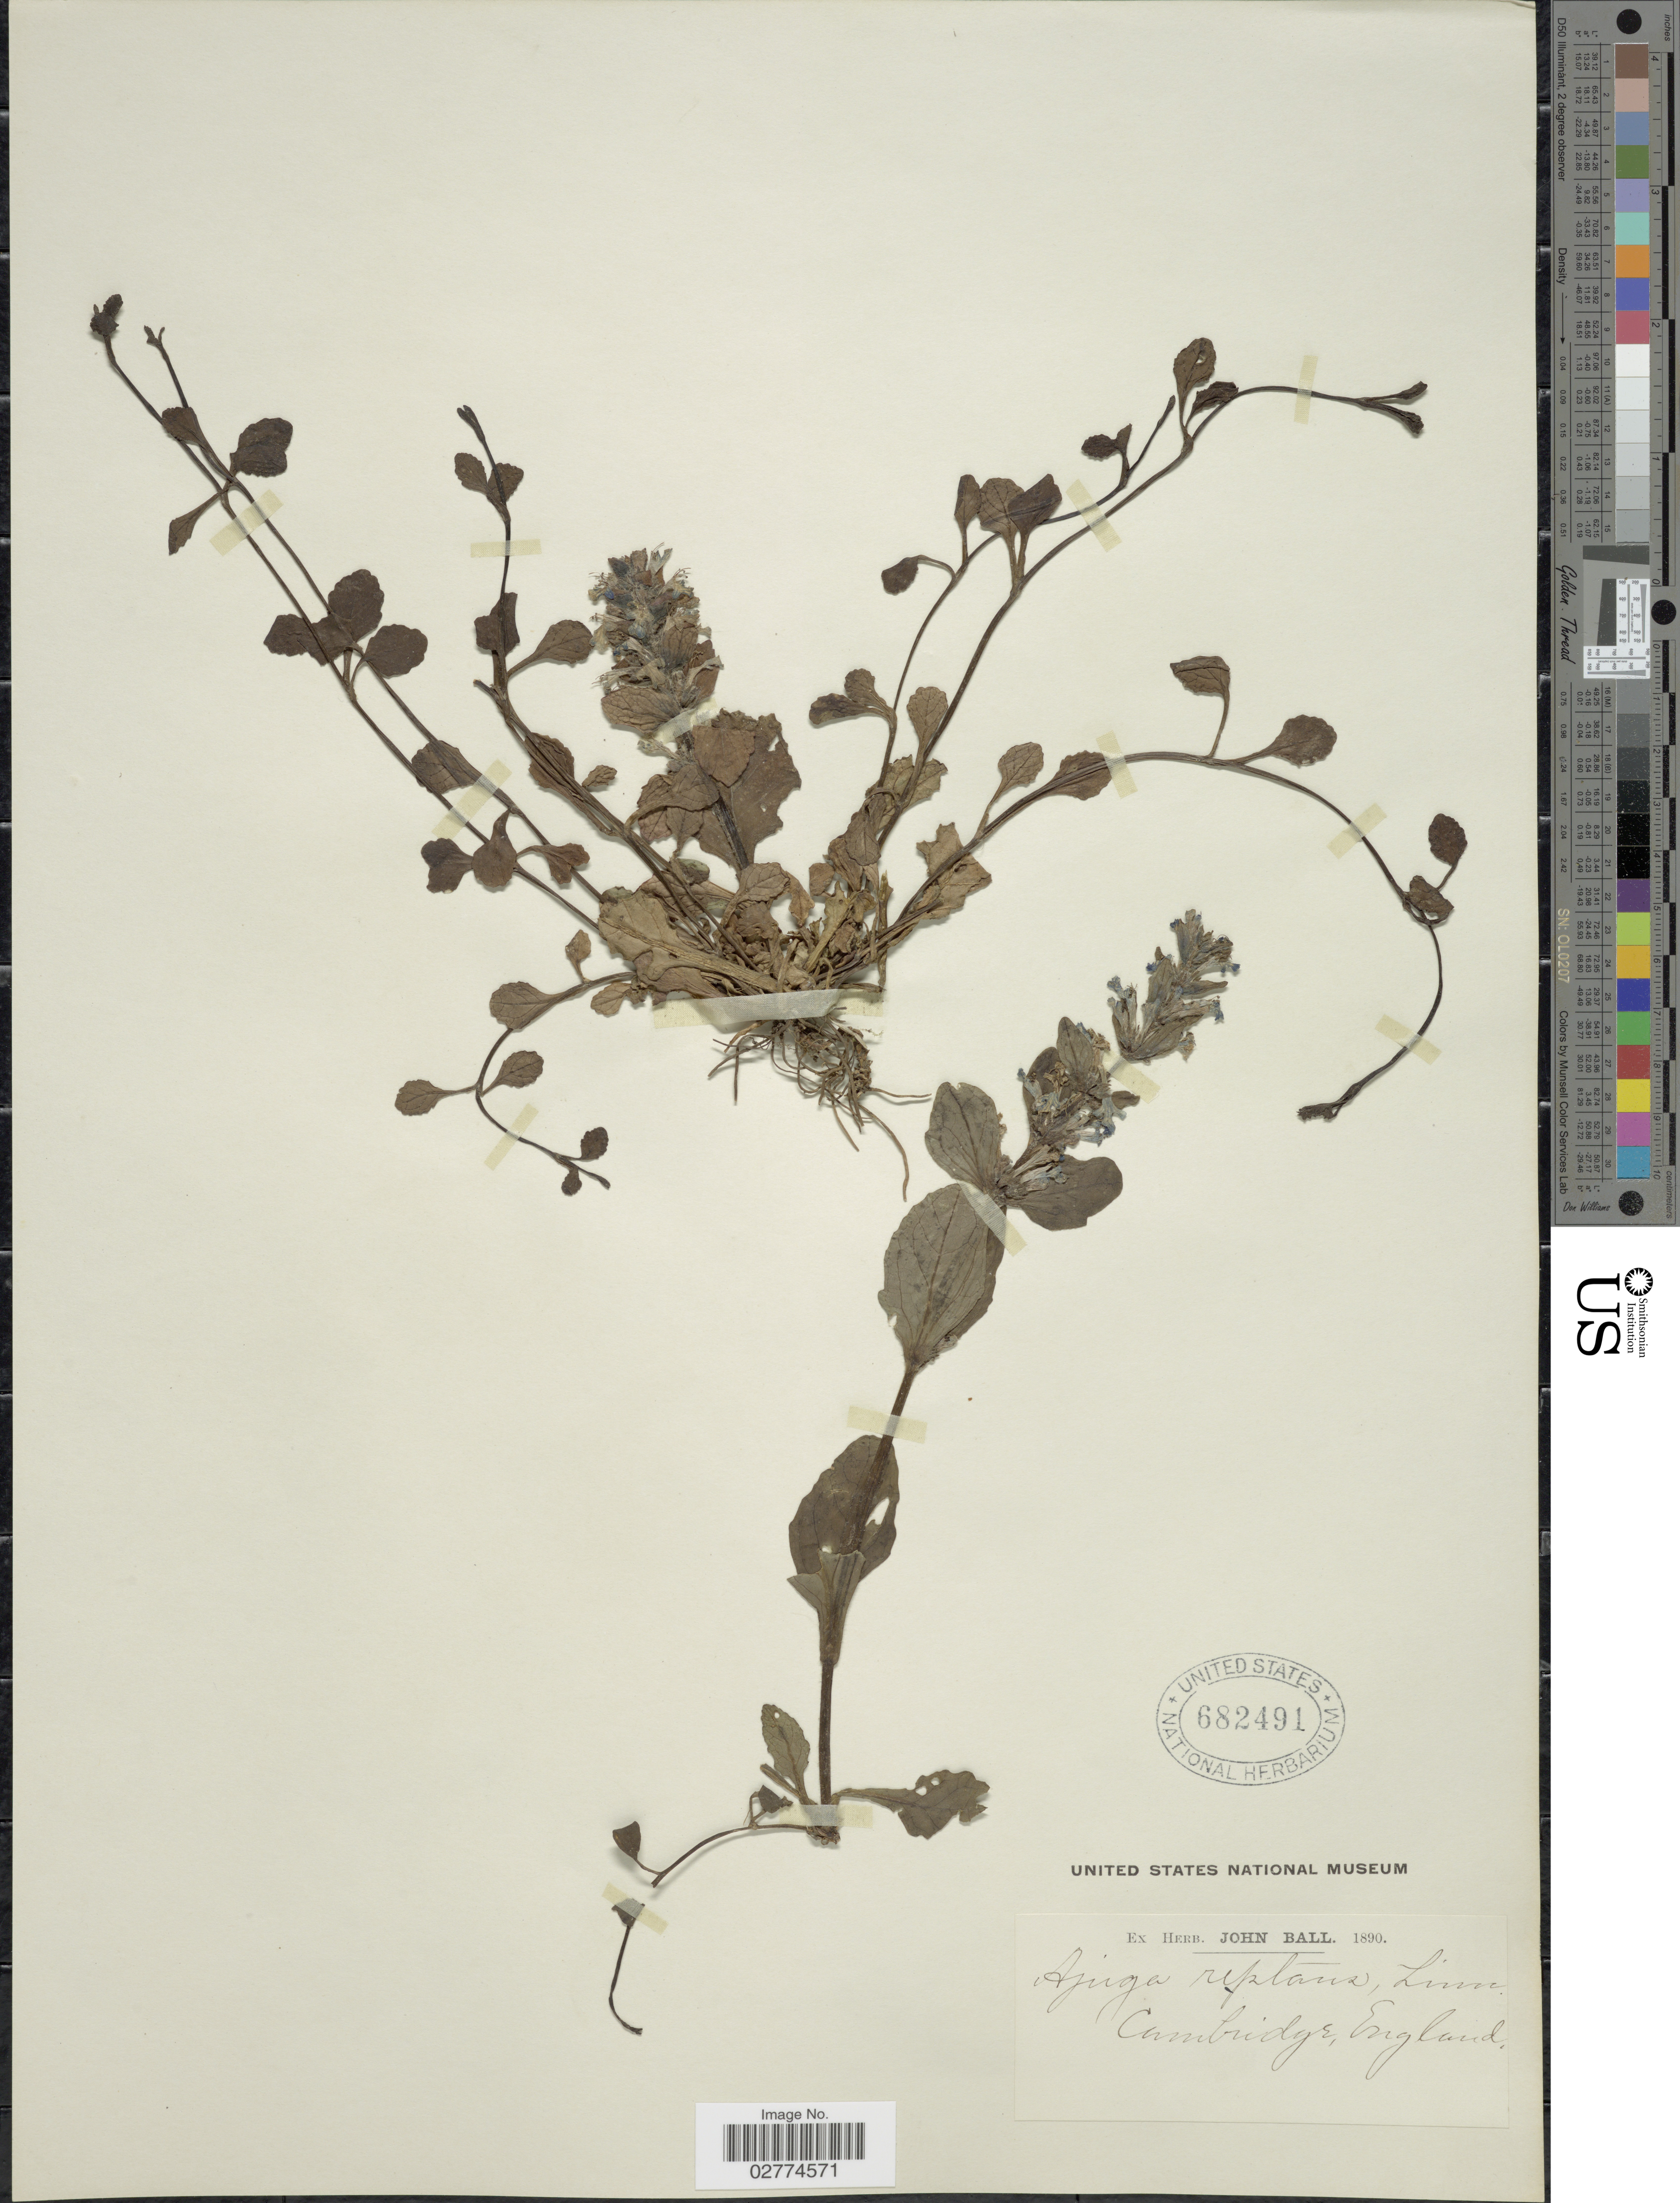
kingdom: Plantae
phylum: Tracheophyta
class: Magnoliopsida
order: Lamiales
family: Lamiaceae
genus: Ajuga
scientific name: Ajuga reptans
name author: L.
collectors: ex herb. John Ball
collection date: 1890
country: United Kingdom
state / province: England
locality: Cambridge.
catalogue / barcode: US 682491